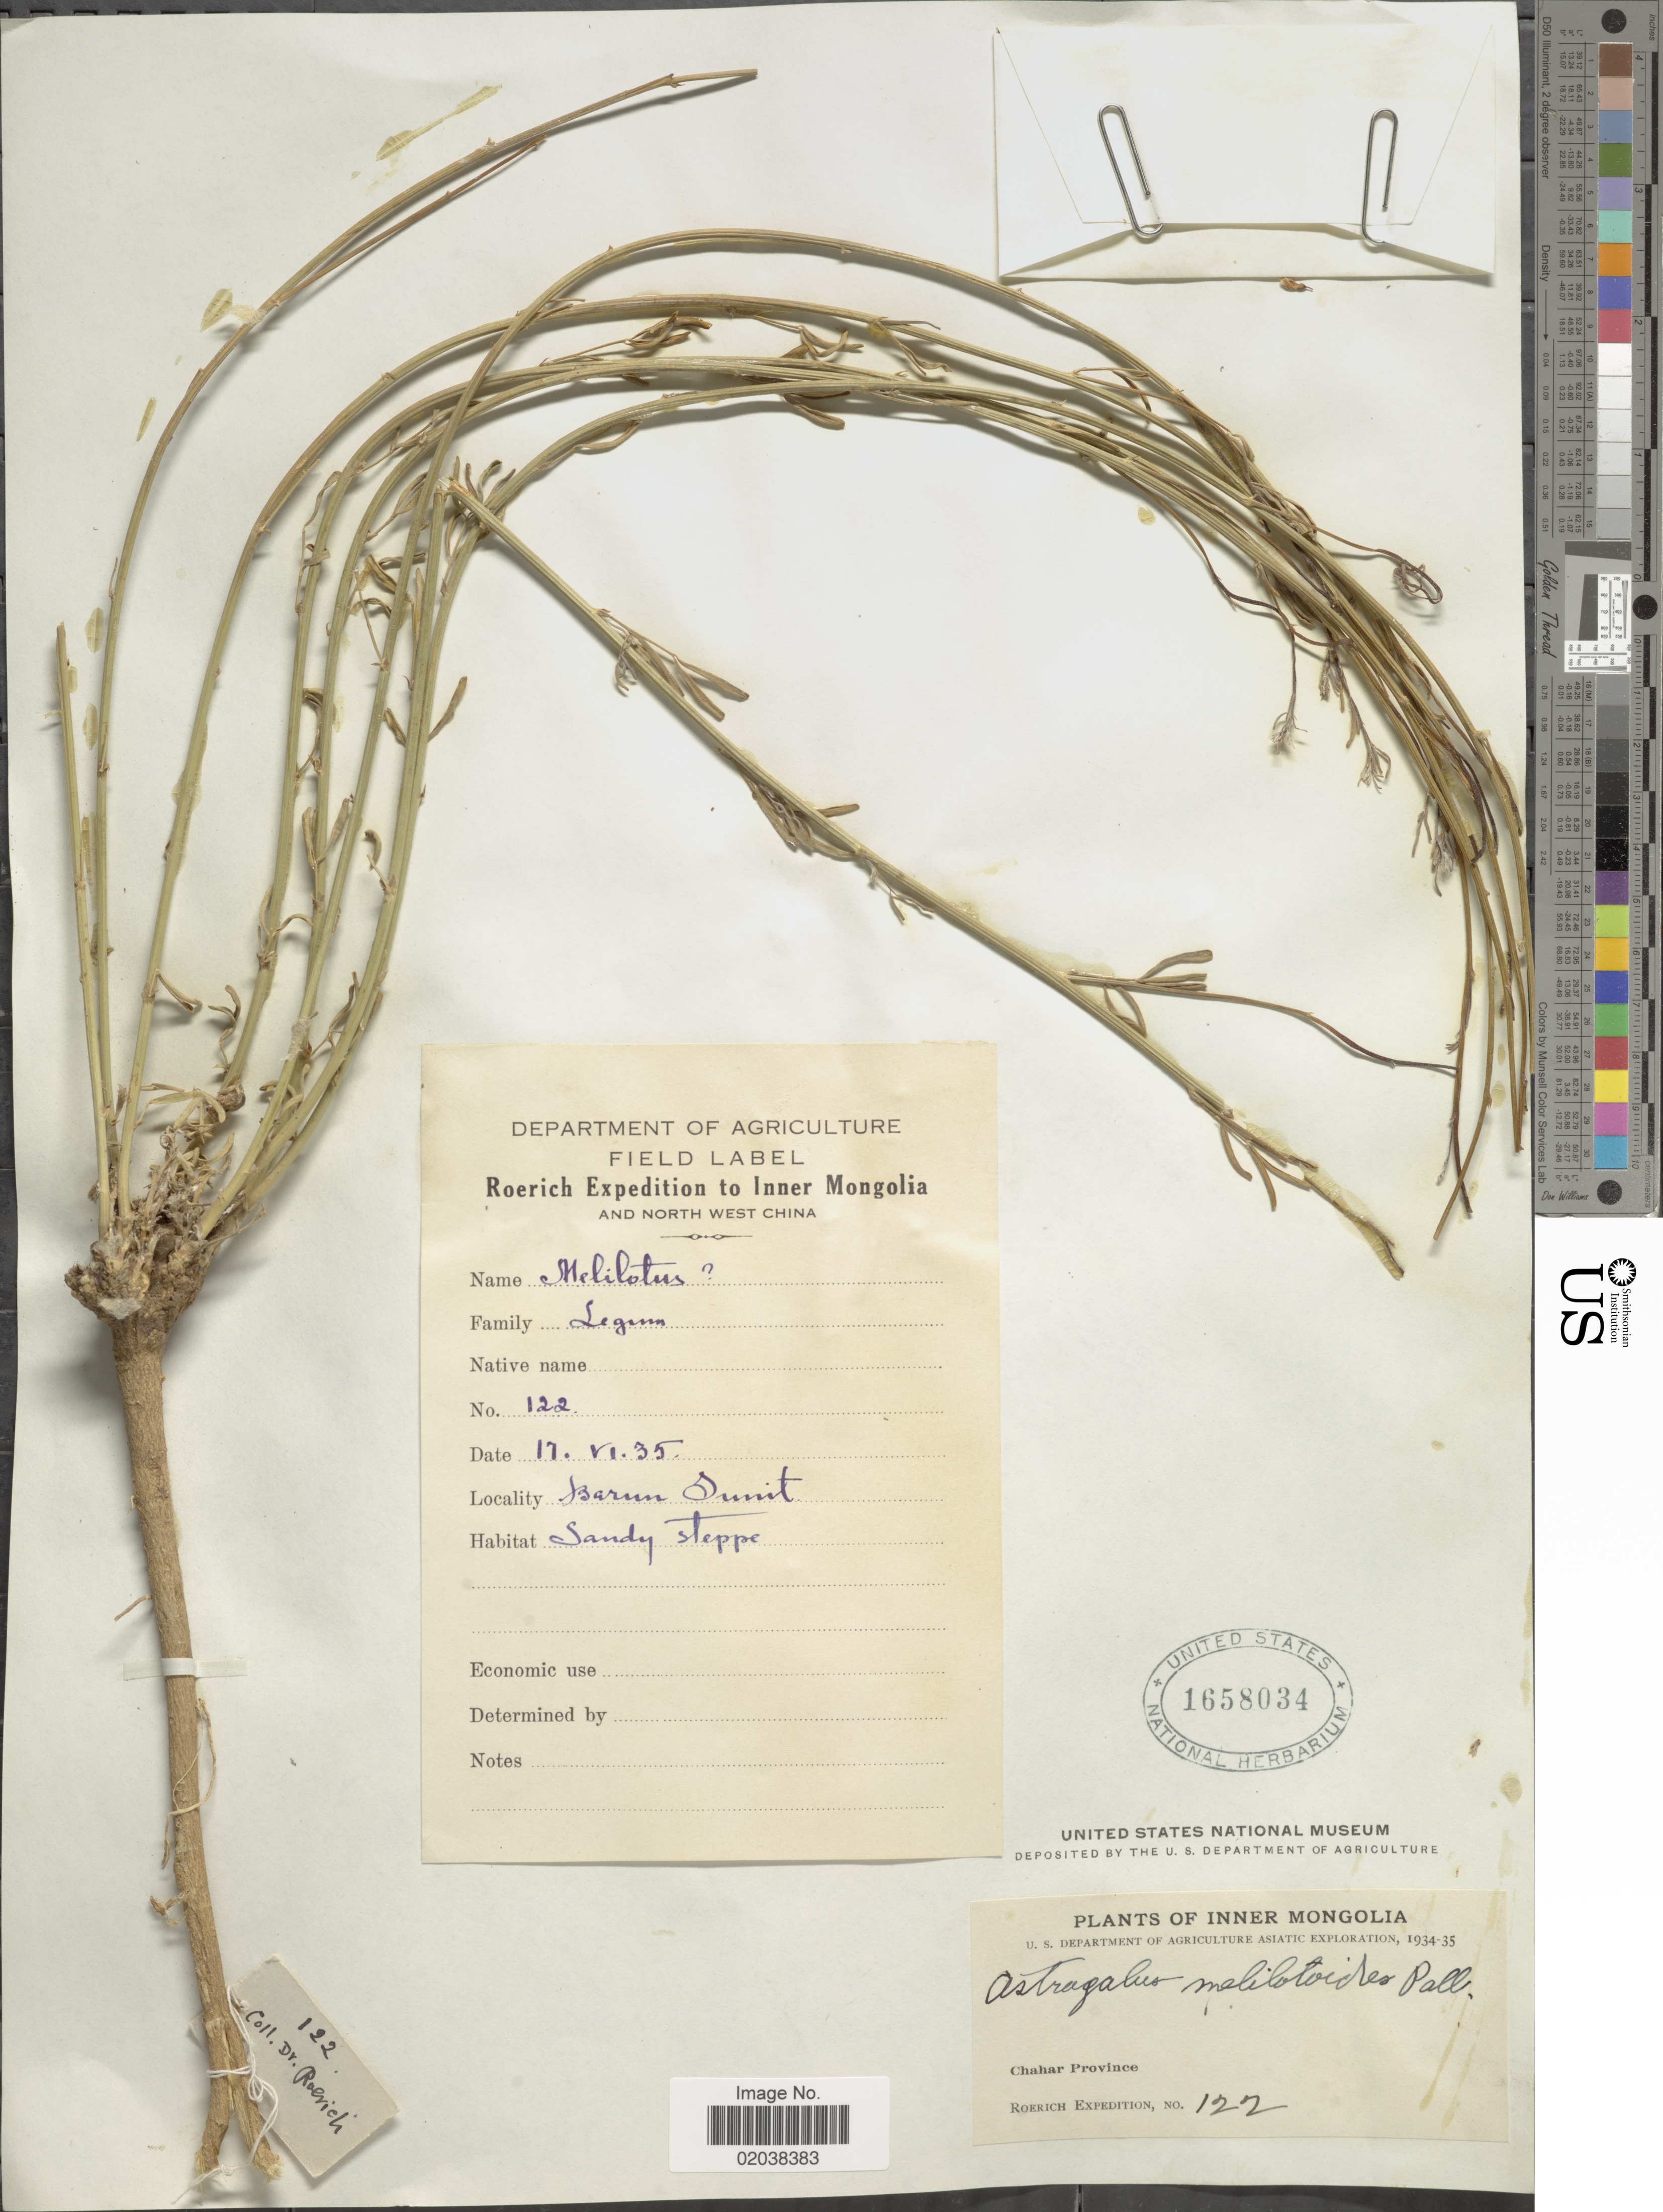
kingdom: Plantae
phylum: Tracheophyta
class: Magnoliopsida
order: Fabales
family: Fabaceae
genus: Astragalus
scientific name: Astragalus melilotoides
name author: Pall.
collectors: Roerich Expedition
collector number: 122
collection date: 1935-06-17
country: China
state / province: Nei Monggol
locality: Inner Mongolia. Barun Summit Chahar Province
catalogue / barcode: US 1658034